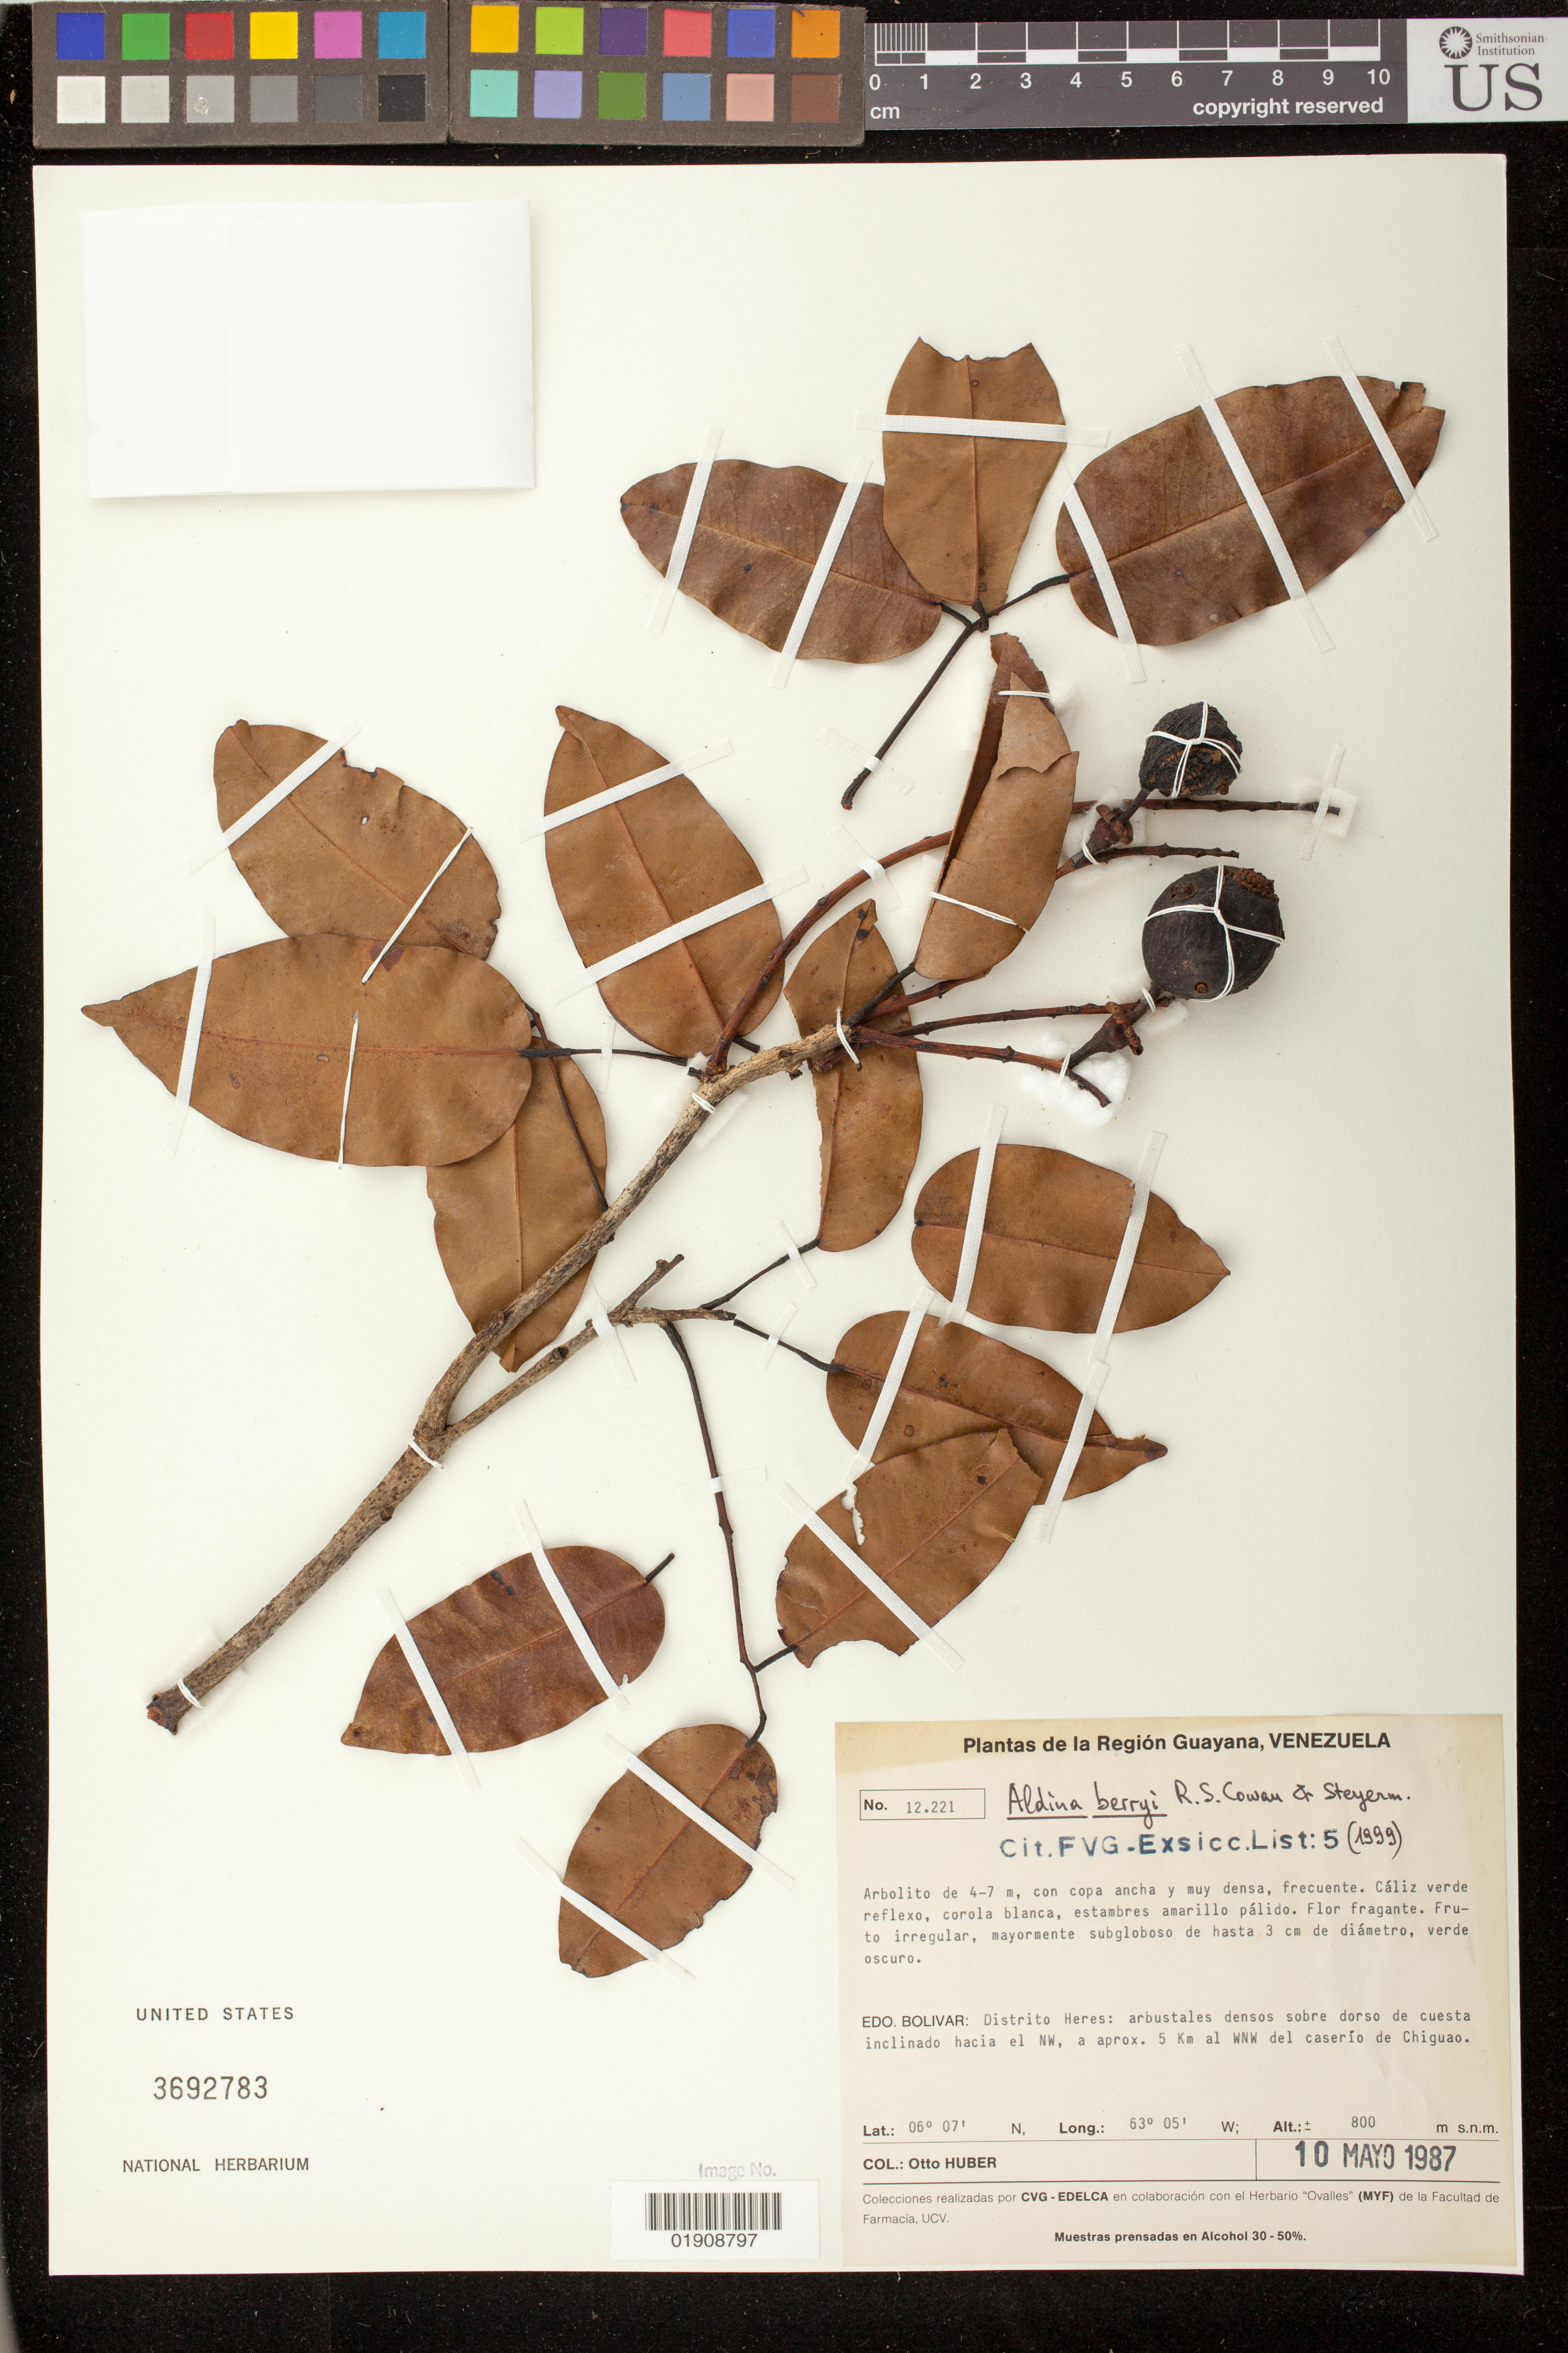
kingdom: Plantae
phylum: Tracheophyta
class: Magnoliopsida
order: Fabales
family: Fabaceae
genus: Aldina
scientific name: Aldina berryi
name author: R.S. Cowan & Steyerm.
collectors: O. Huber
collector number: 12221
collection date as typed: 10-May-87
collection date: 1987-05-10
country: Venezuela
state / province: Bolívar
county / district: Heres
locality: Hacia el NW, a aprox. 5 km at WNW del caserio de Chiguao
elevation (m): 800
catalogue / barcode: US 3692783